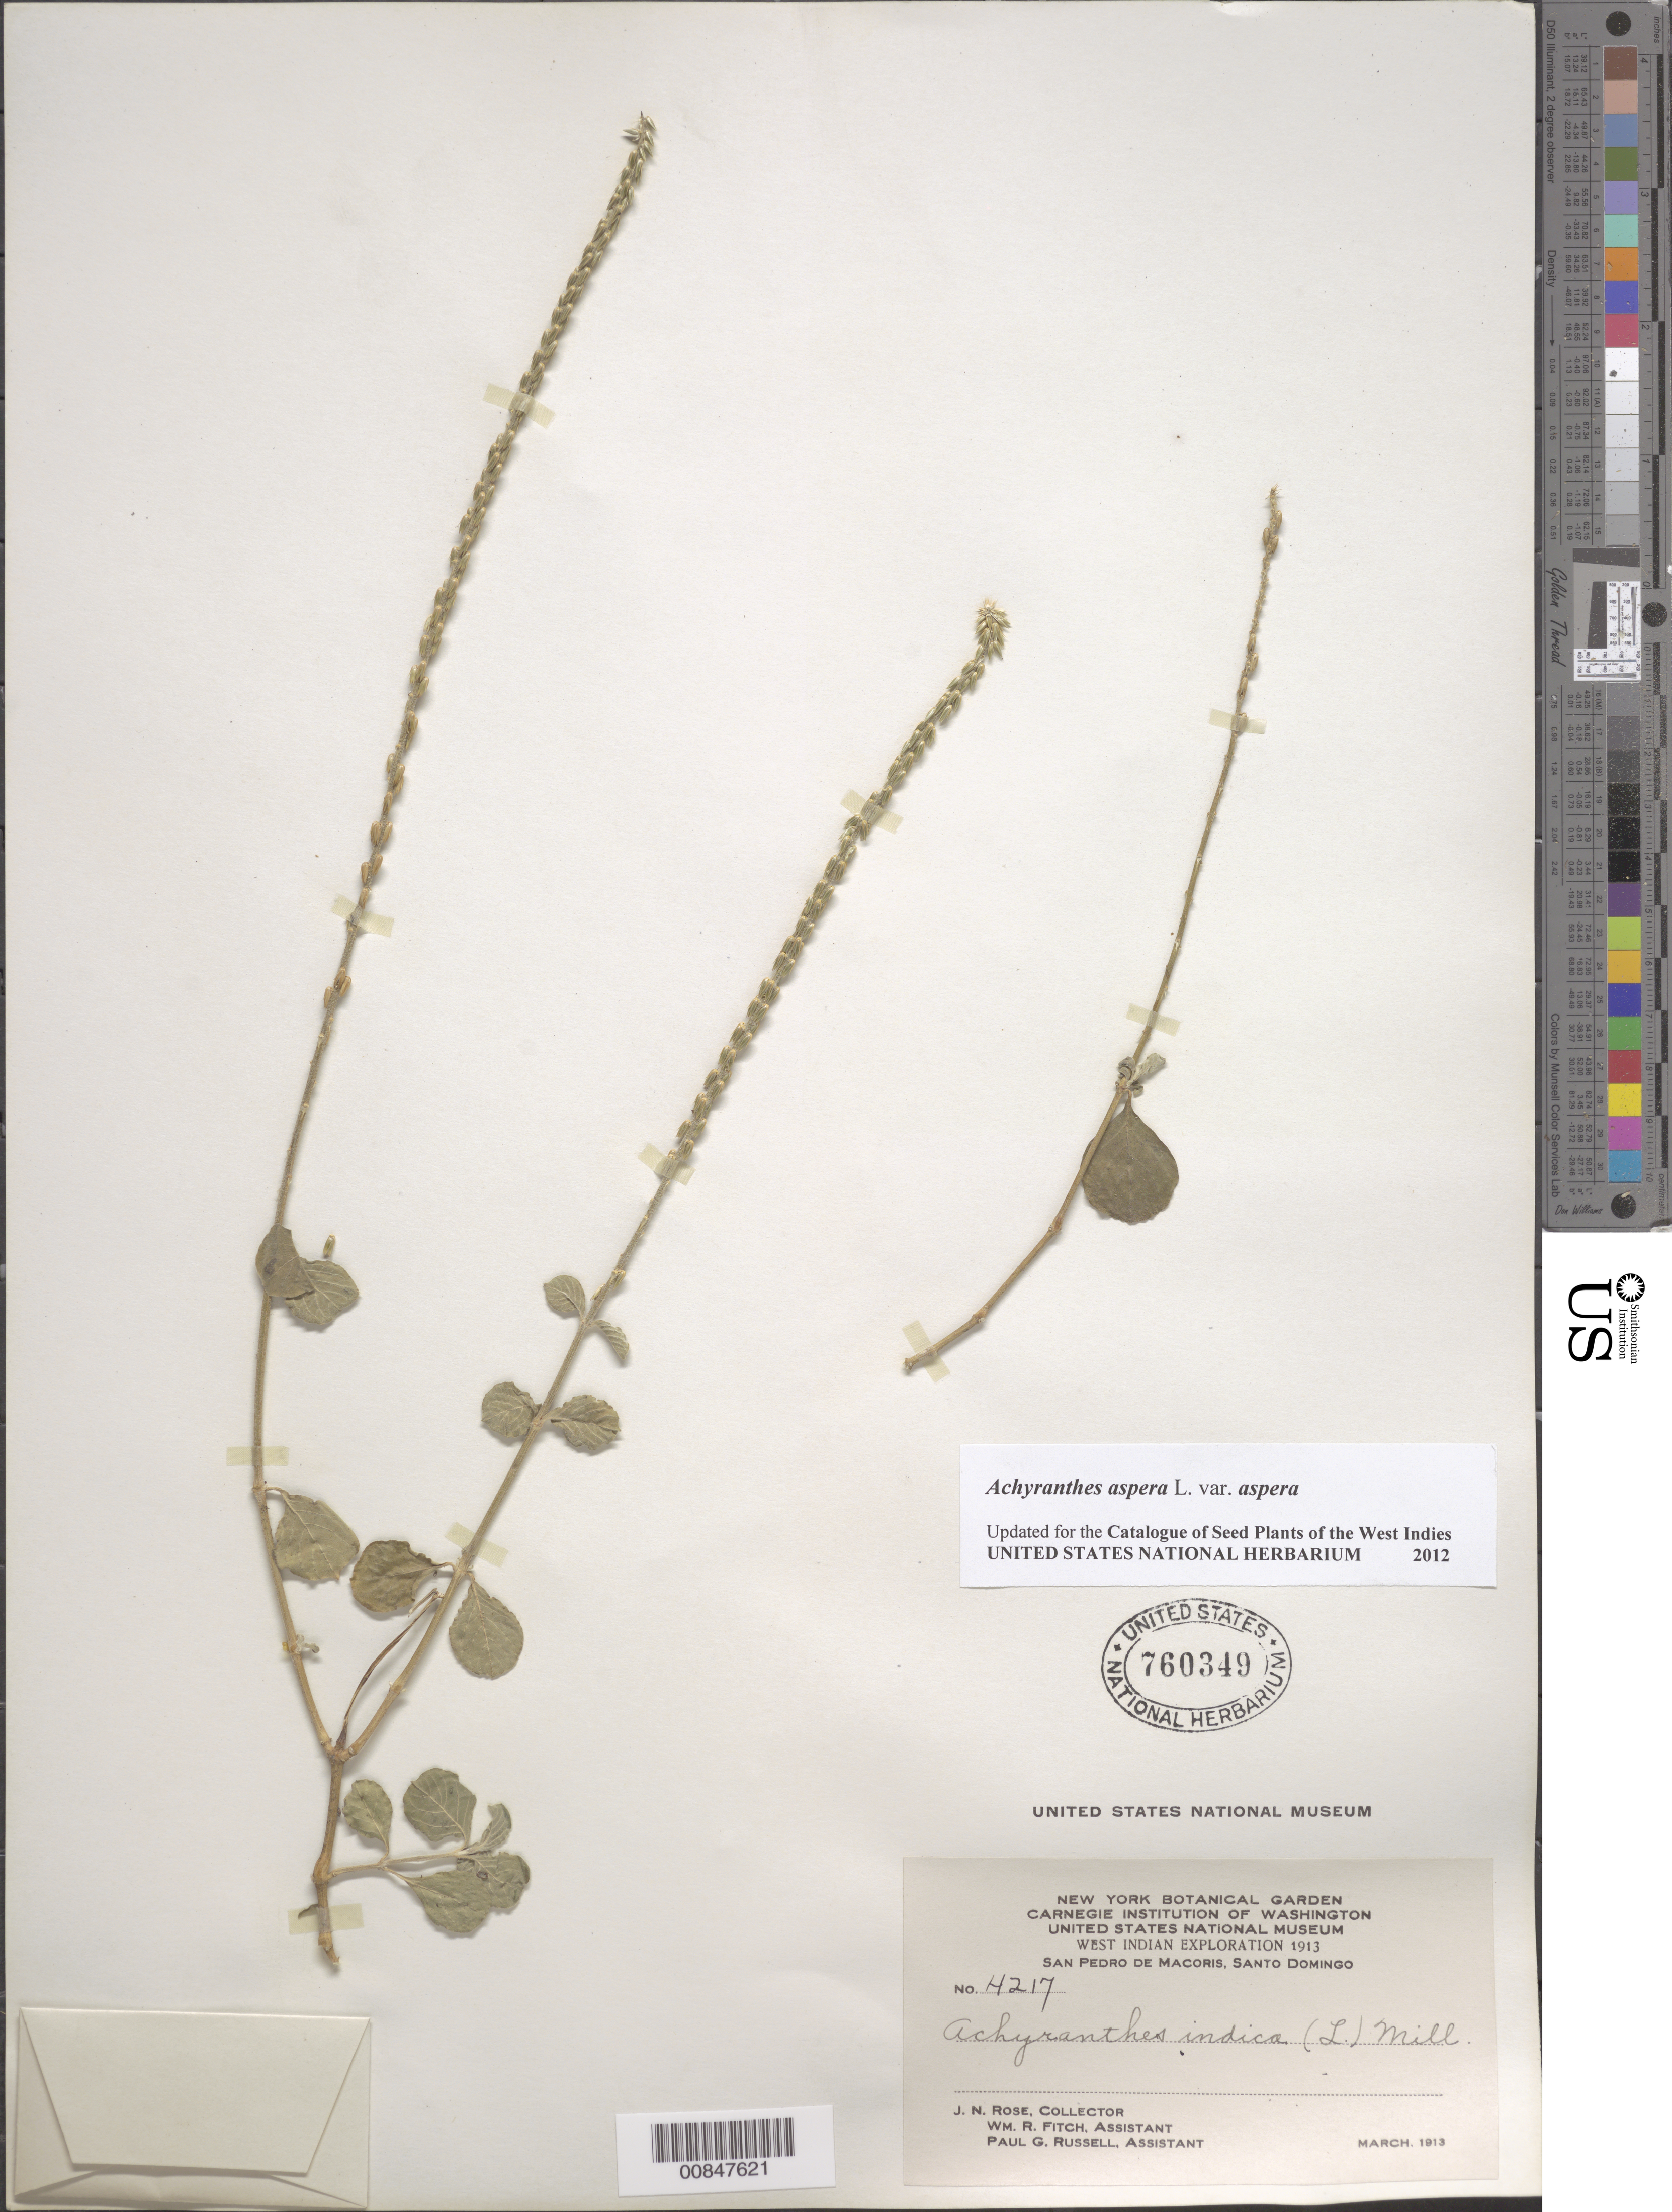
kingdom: Plantae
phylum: Tracheophyta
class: Magnoliopsida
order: Caryophyllales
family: Amaranthaceae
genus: Achyranthes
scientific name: Achyranthes aspera var. aspera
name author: L.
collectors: J. N. Rose, W. R. Fitch & P. G. Russell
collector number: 4217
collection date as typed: Mar 1913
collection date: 1913-03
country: Dominican Republic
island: Hispaniola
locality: San Pedro de Macoris, Santo Domingo.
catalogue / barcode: US 760349